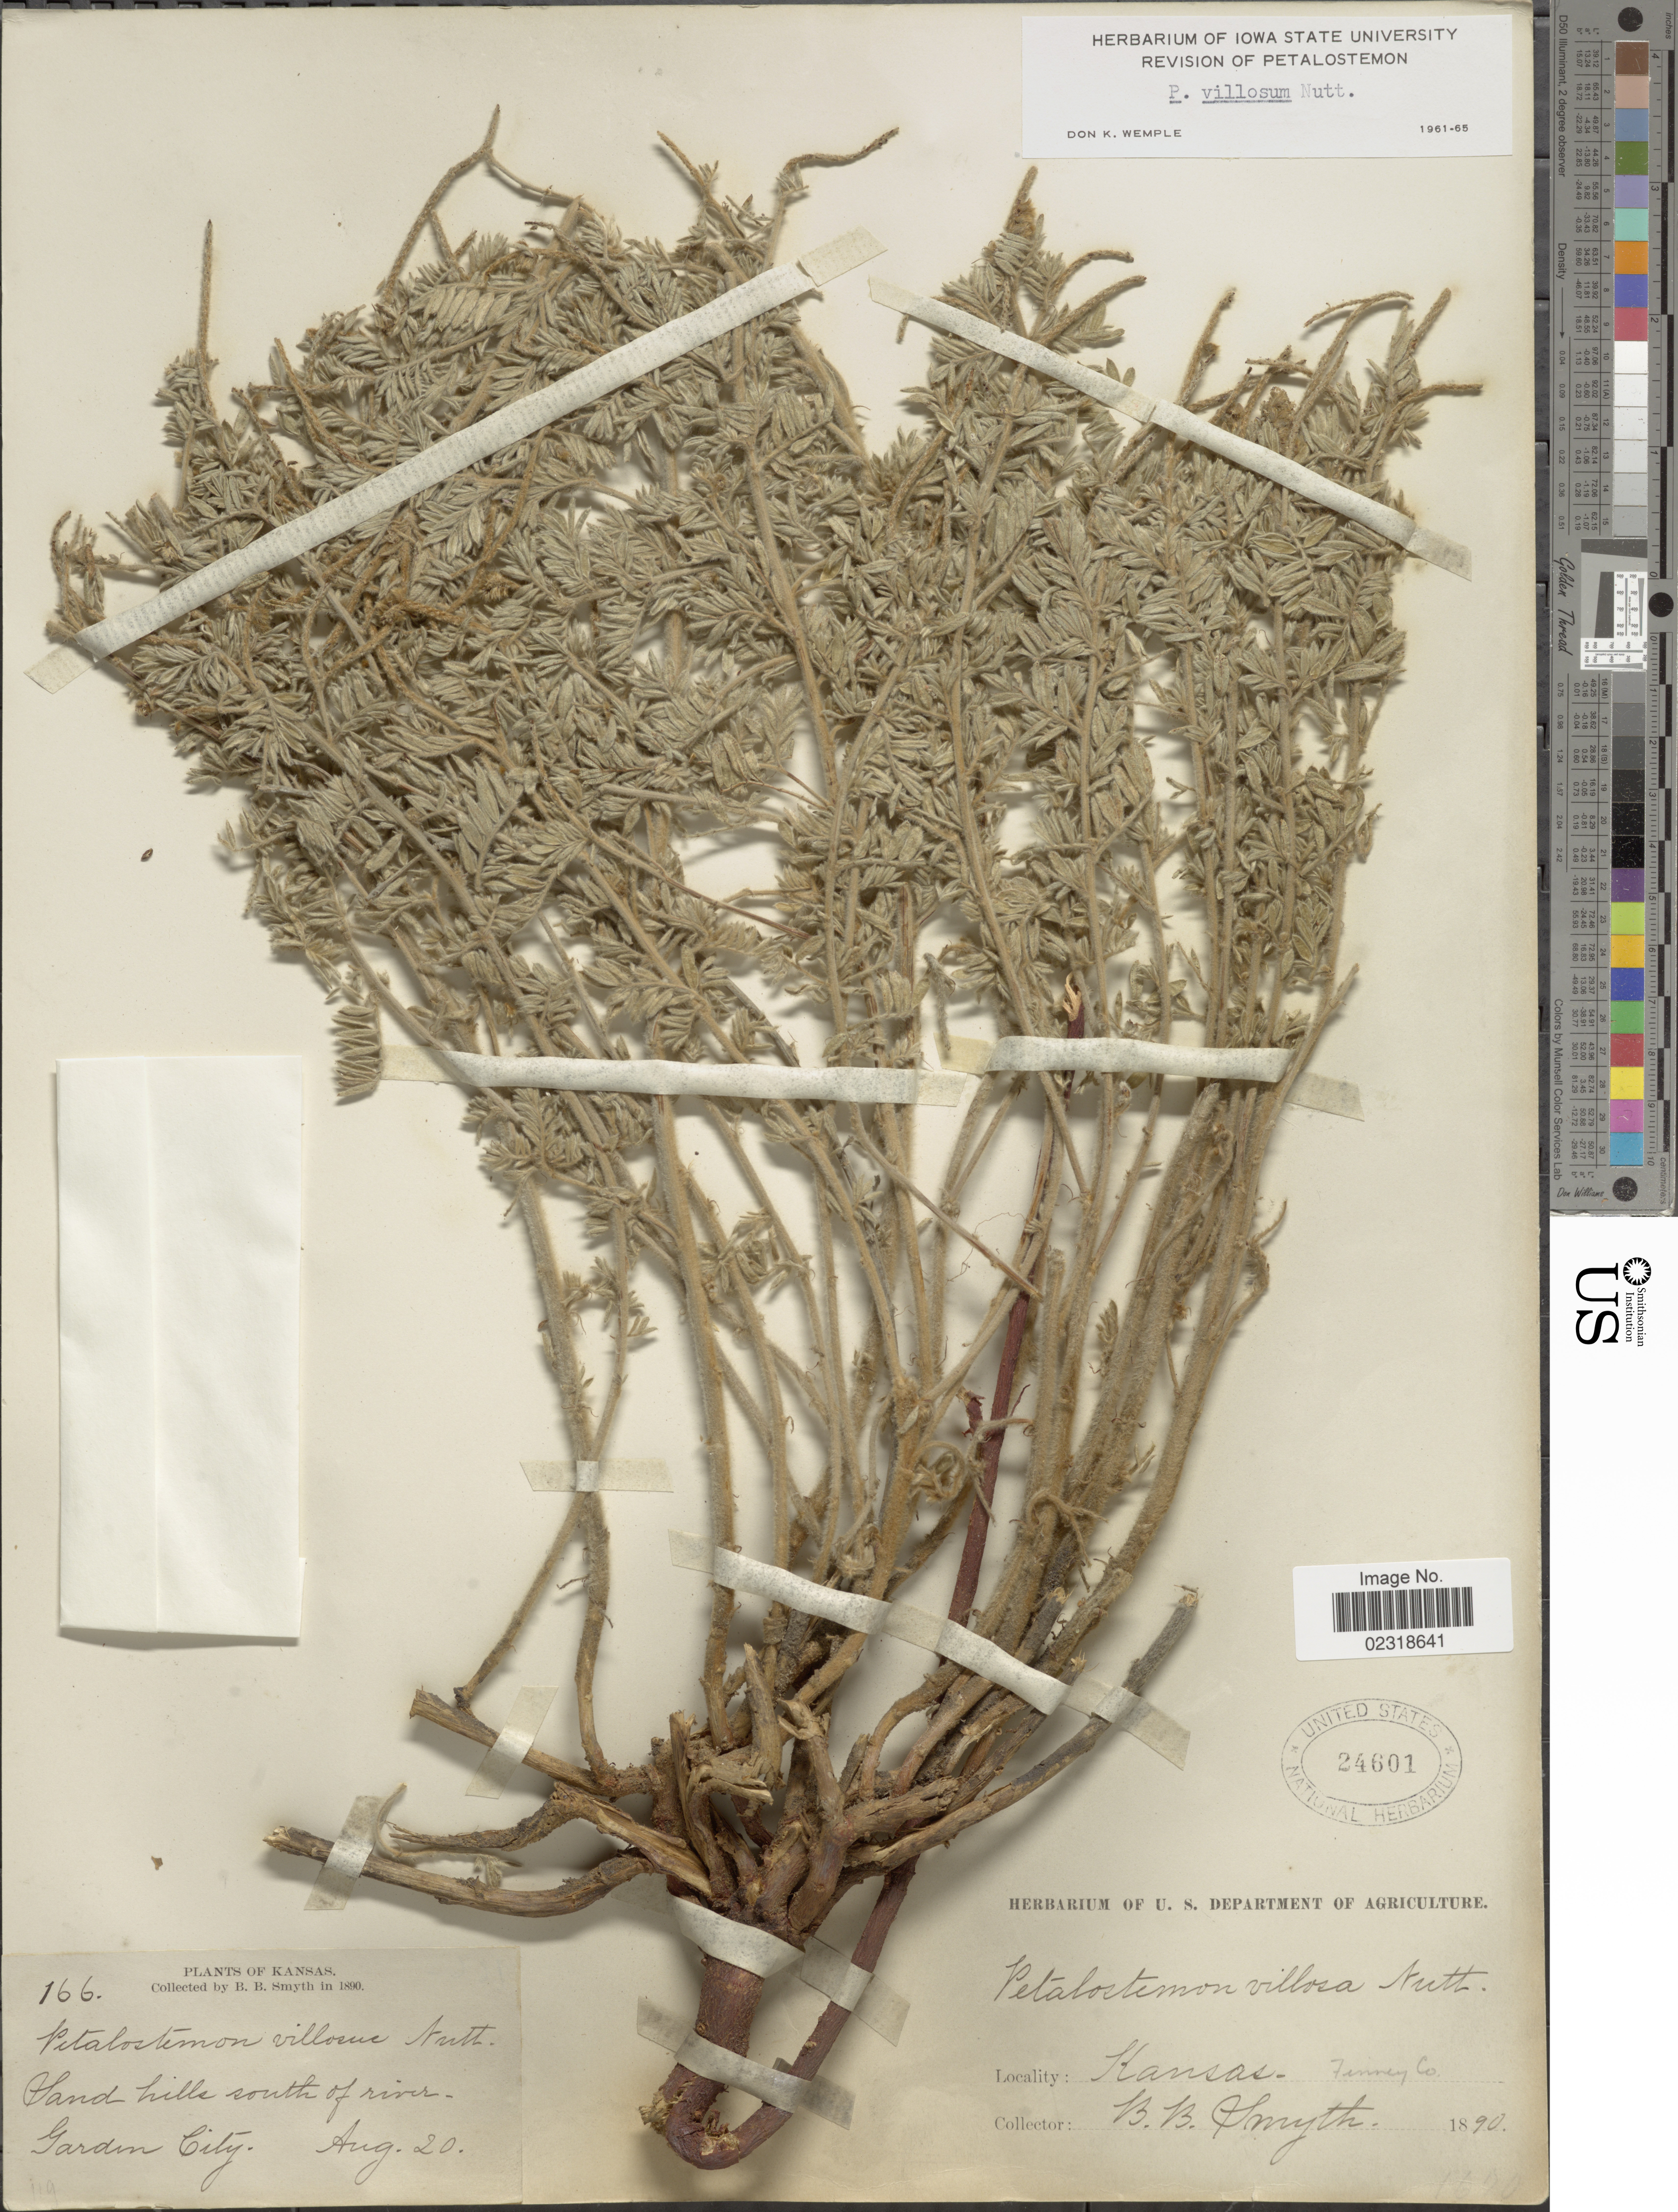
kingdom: Plantae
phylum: Tracheophyta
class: Magnoliopsida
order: Fabales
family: Fabaceae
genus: Dalea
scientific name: Dalea villosa var. villosa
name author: (Nutt.) Spreng.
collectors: B. Smyth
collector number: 166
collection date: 1890-08-20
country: United States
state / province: Kansas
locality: Sand hills south of river, Finney Co., Garden City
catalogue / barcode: US 24601